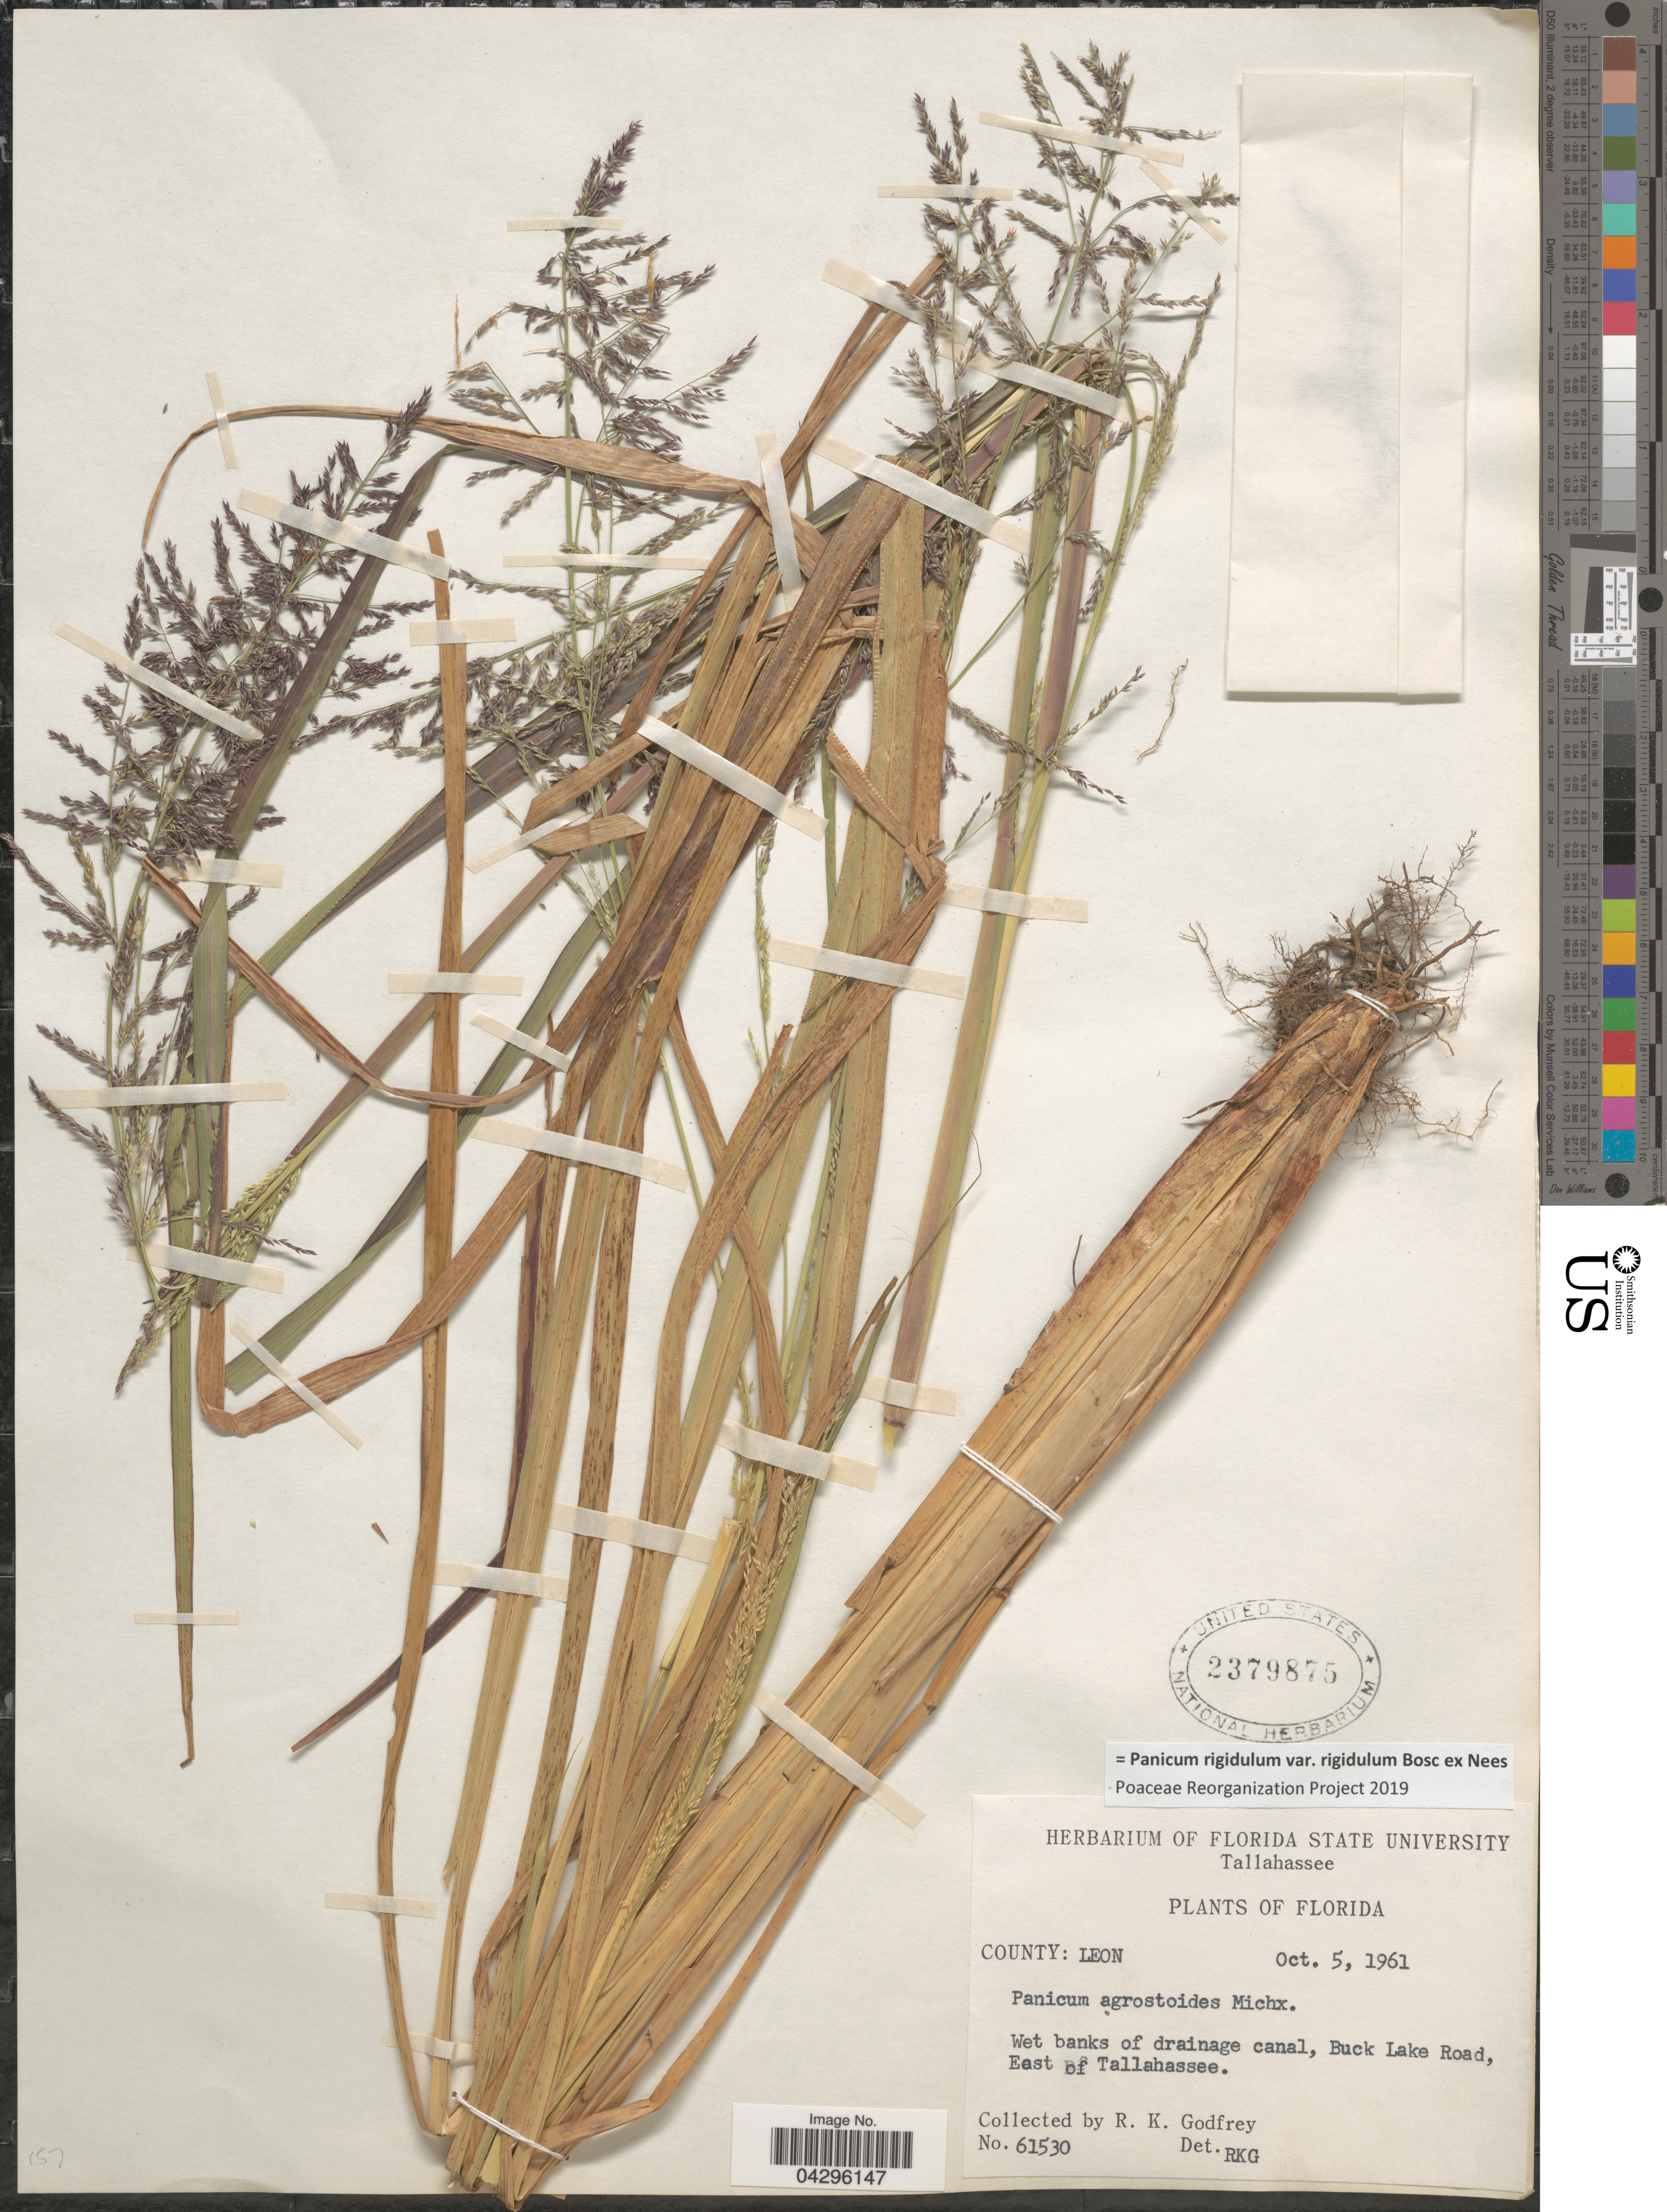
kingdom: Plantae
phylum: Tracheophyta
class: Liliopsida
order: Poales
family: Poaceae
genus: Panicum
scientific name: Panicum rigidulum var. rigidulum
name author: Bosc ex Nees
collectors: R. K. Godfrey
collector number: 61530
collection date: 1961-10-05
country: United States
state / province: Florida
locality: County: Leon. Wet banks of drainage canal, Buck Lake Road, East of Tallahassee.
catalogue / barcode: US 2379875